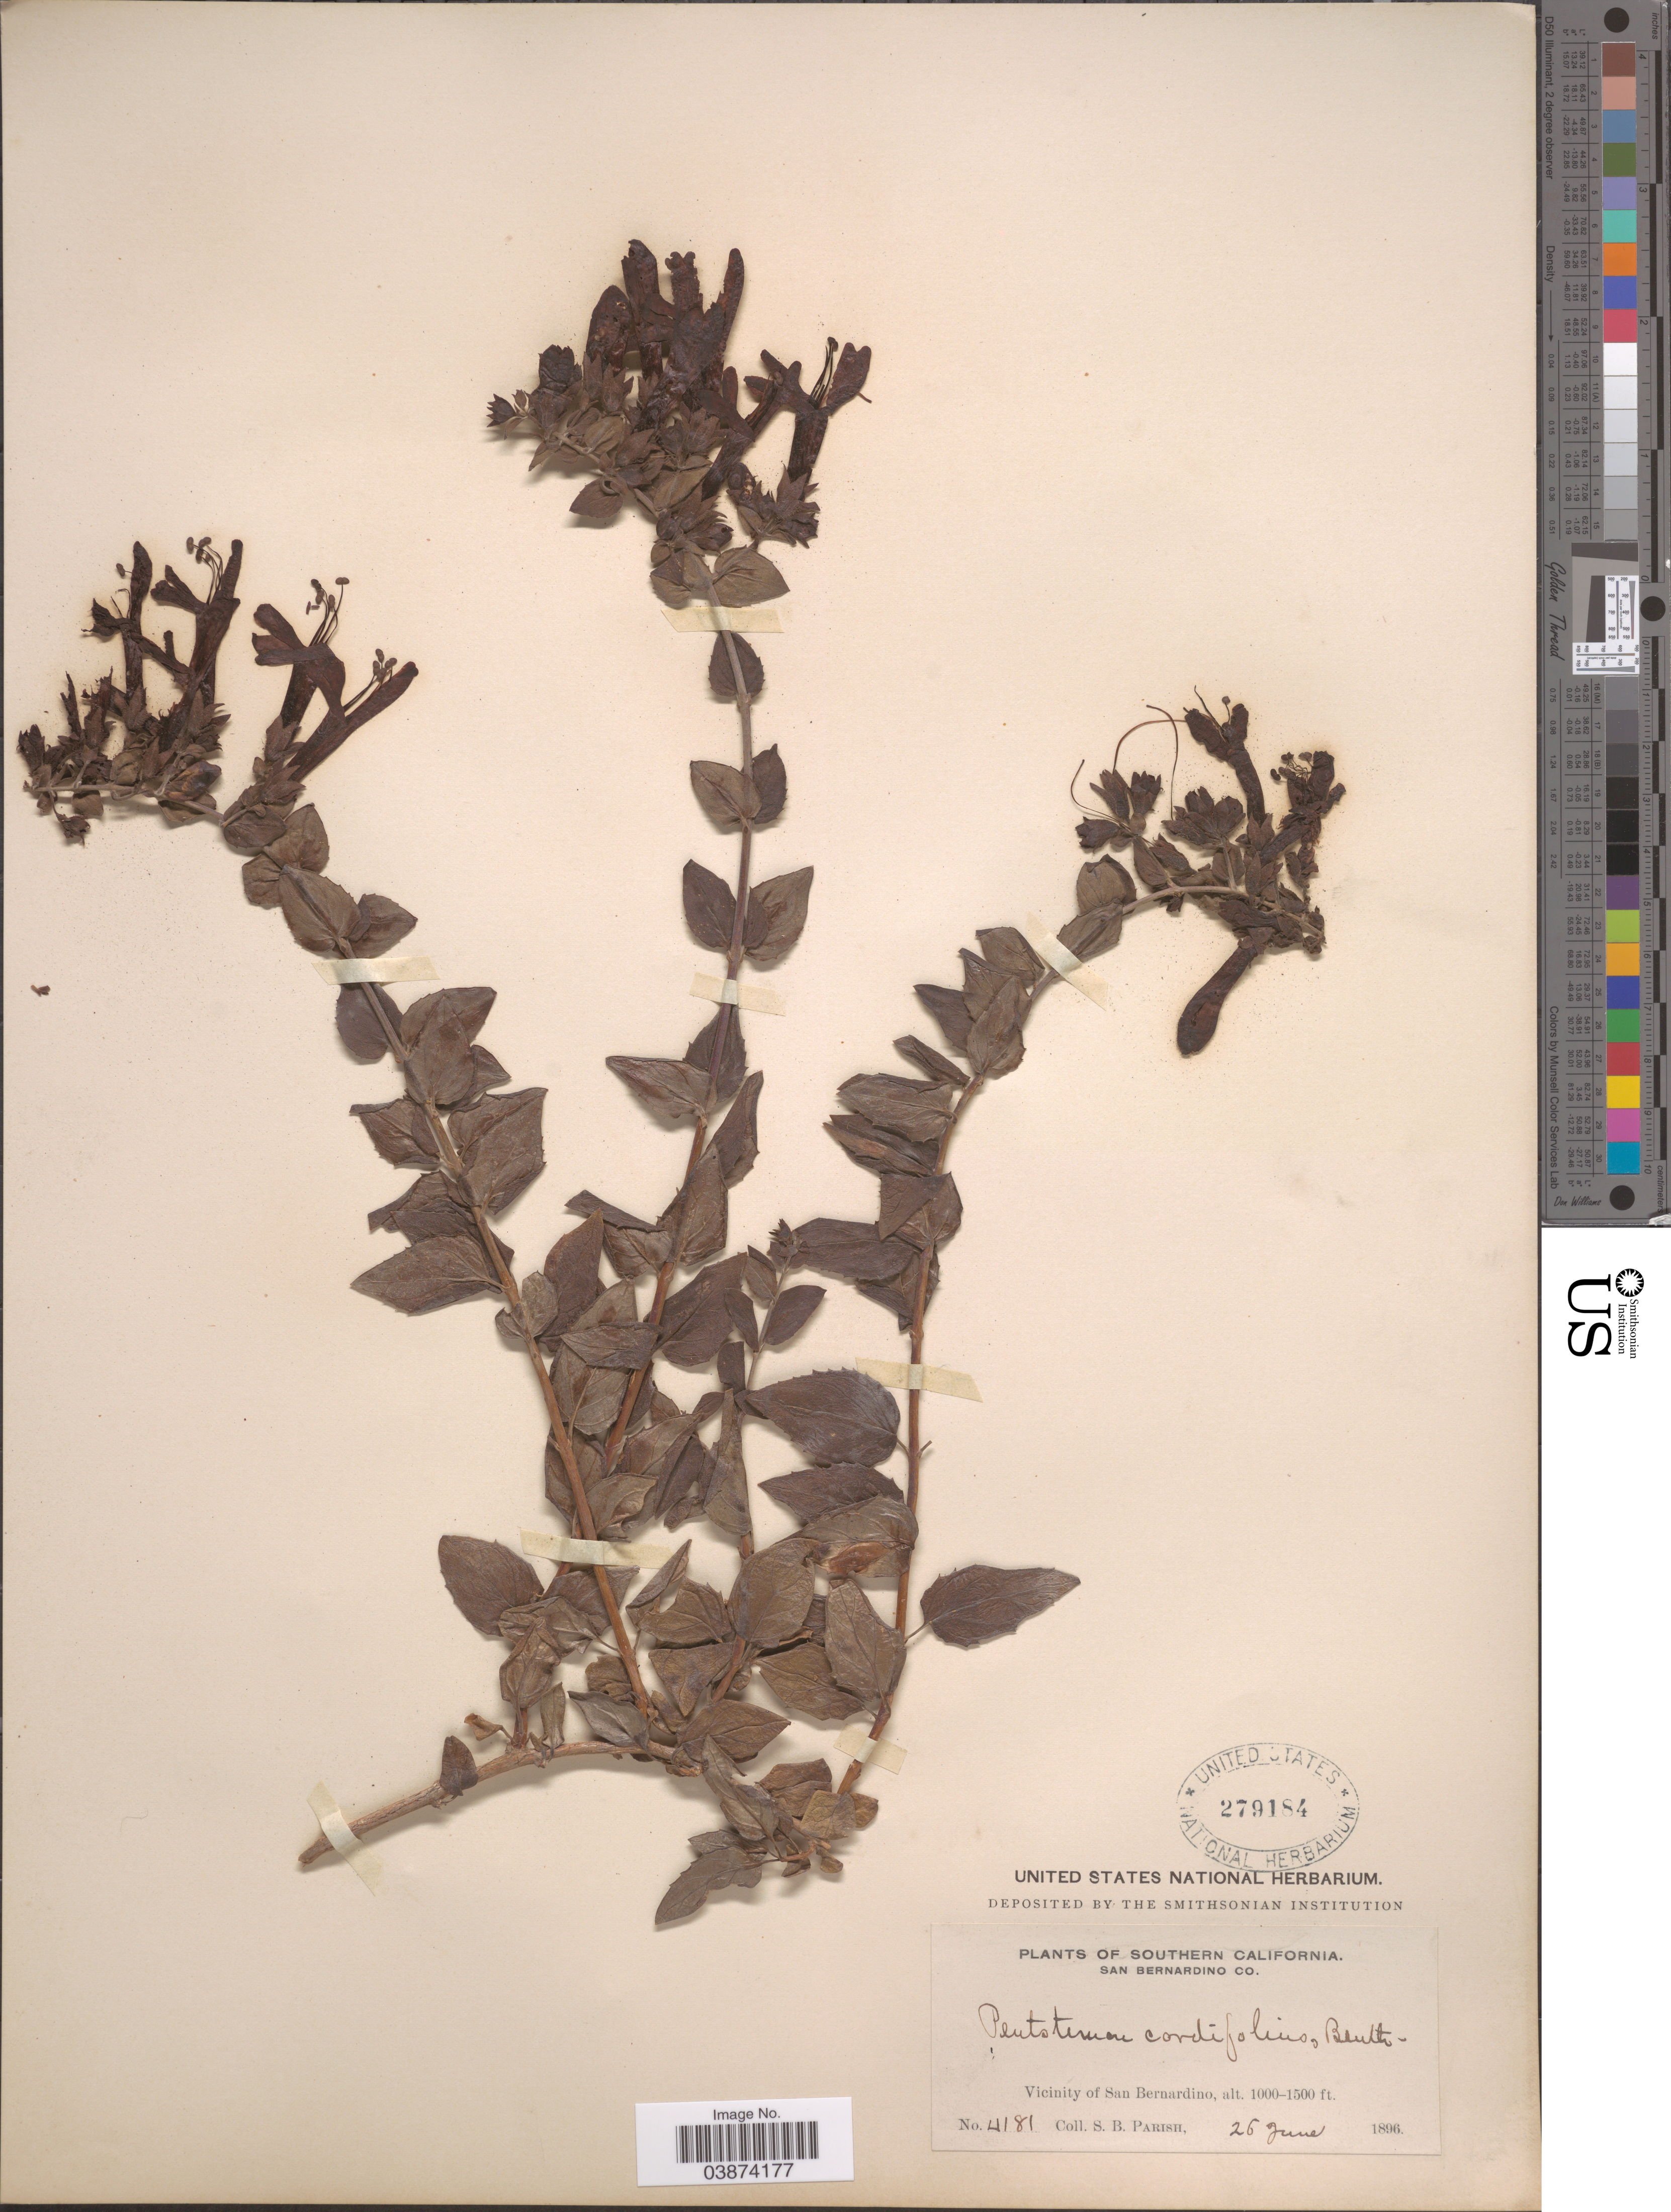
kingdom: Plantae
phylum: Tracheophyta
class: Magnoliopsida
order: Lamiales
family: Plantaginaceae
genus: Penstemon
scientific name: Penstemon cordifolius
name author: Benth.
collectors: S. B. Parish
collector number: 4181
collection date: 1896-06-26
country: United States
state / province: California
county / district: San Bernardino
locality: Southern California. San Bernardino Co. Vicinity of San Bernardino.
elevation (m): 305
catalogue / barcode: US 279184